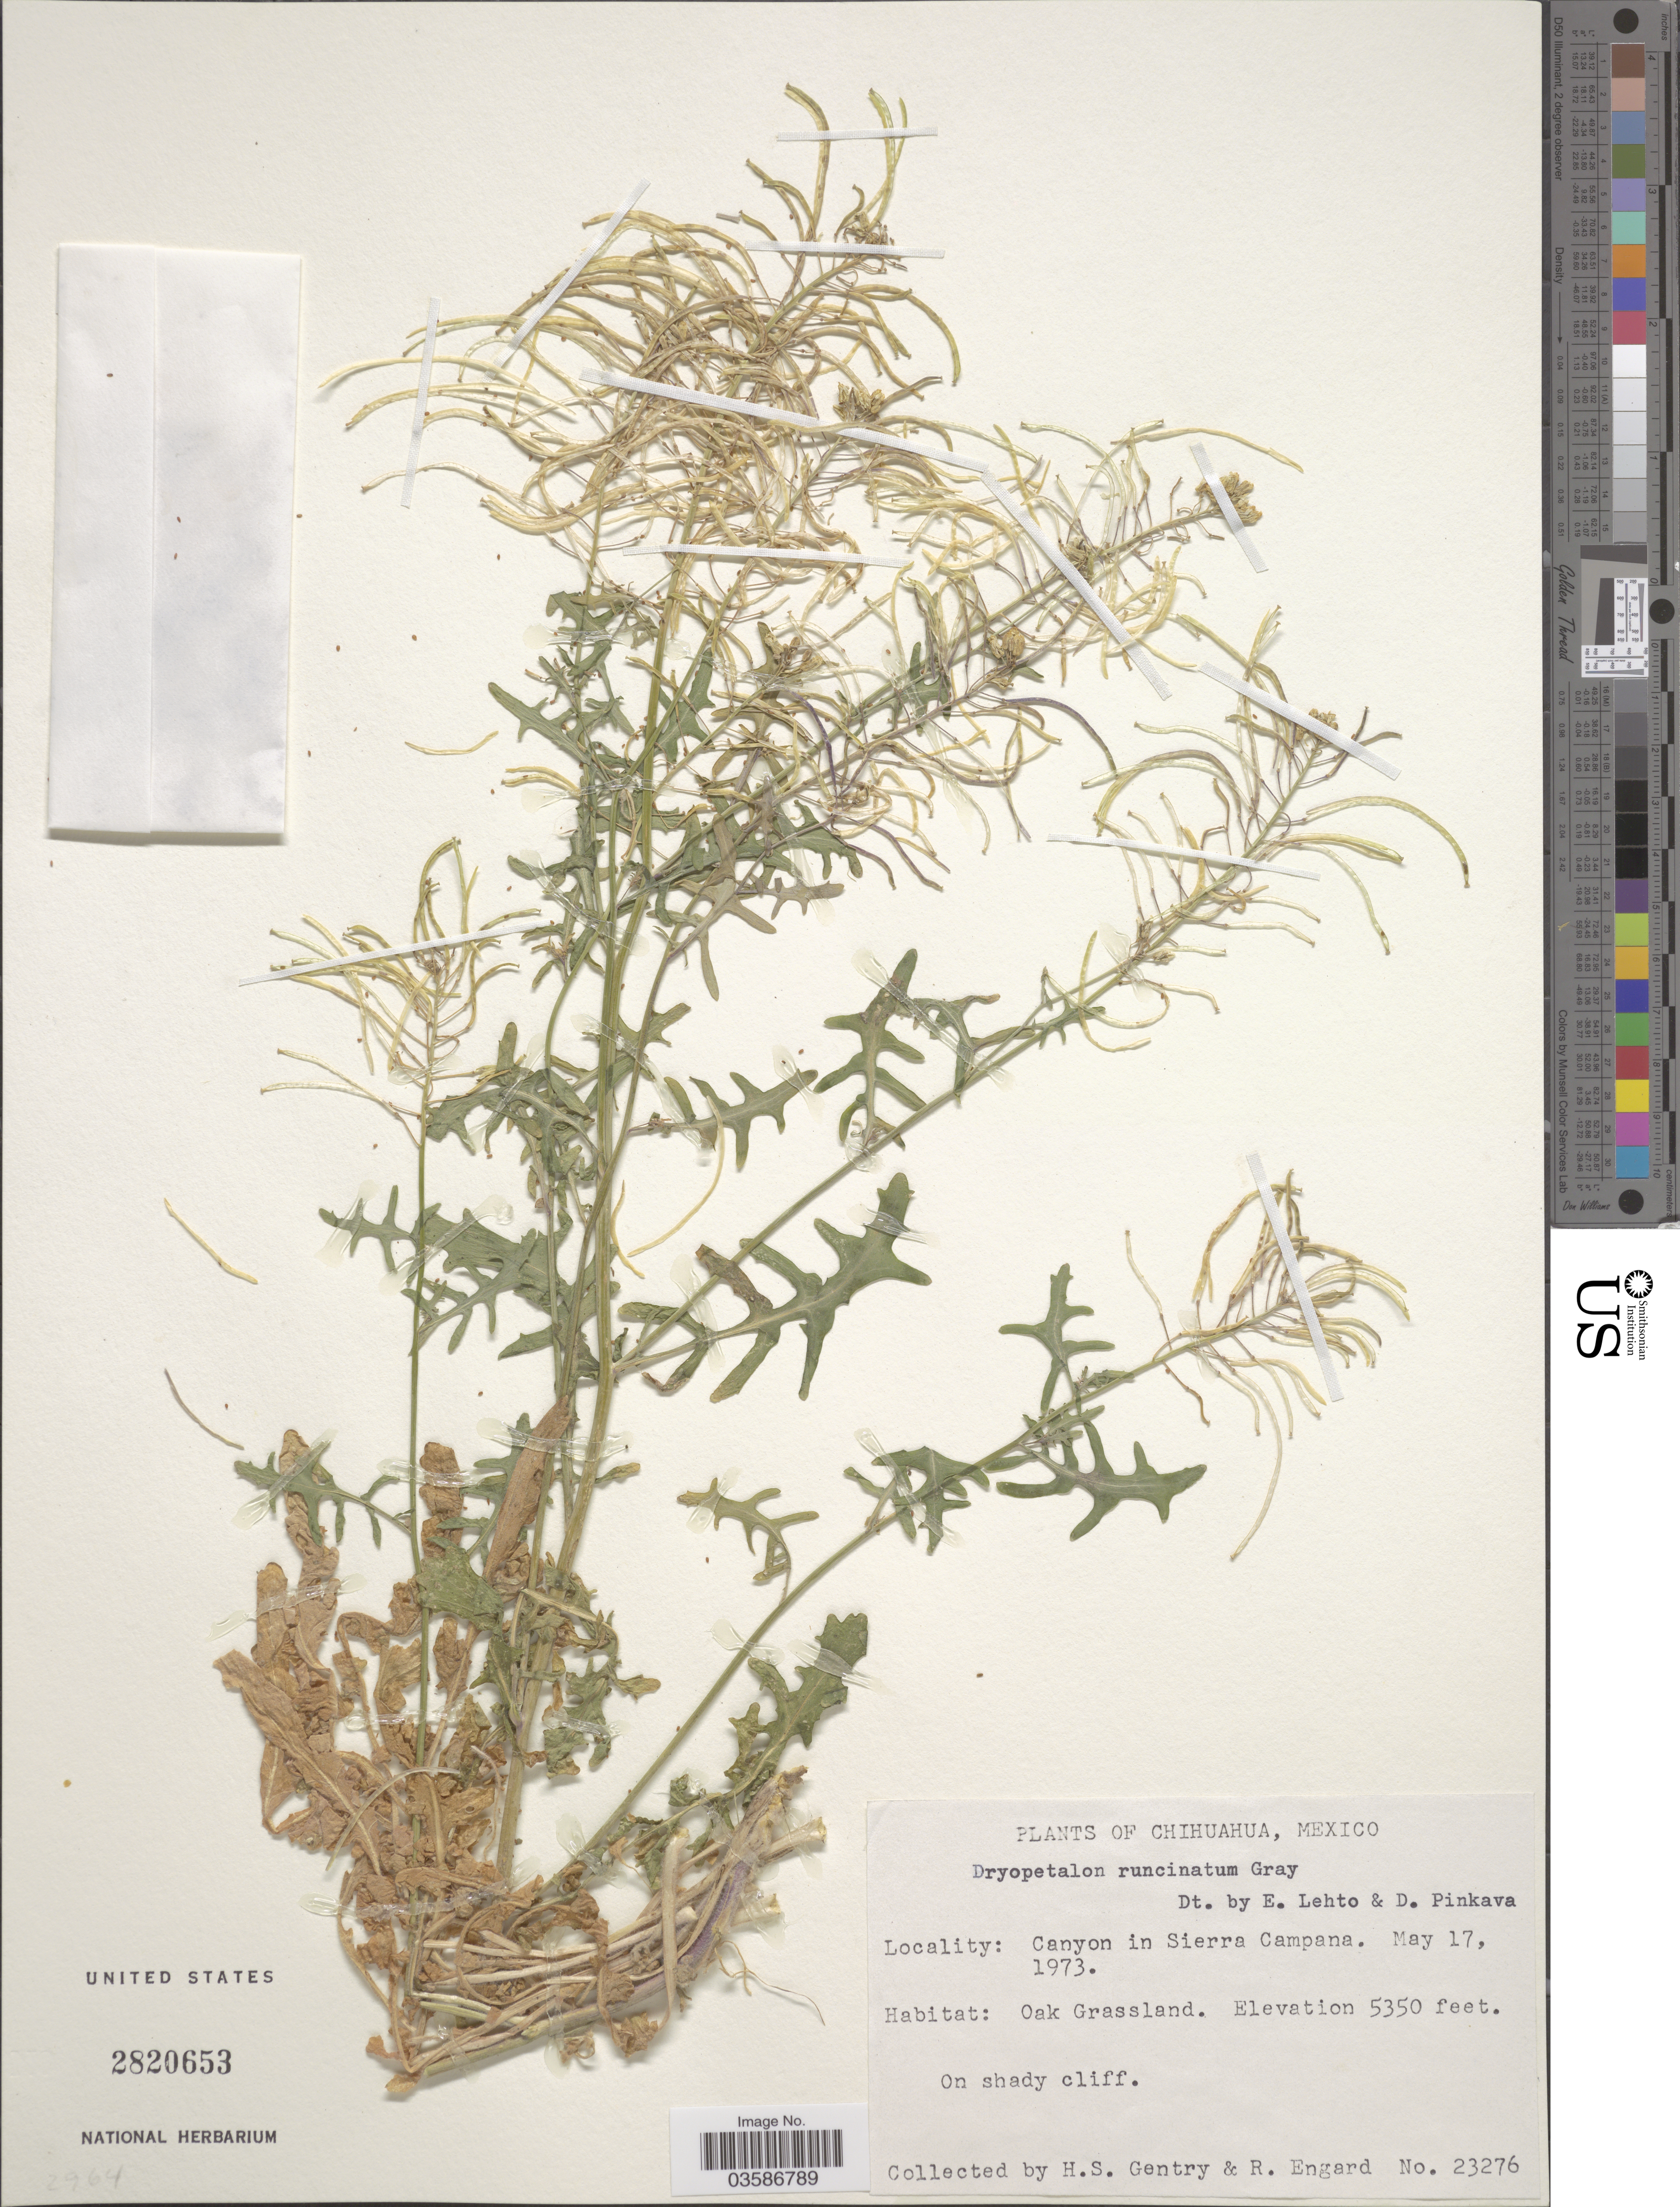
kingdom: Plantae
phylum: Tracheophyta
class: Magnoliopsida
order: Brassicales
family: Brassicaceae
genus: Dryopetalon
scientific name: Dryopetalon viereckii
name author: (O.E. Schulz) Al-Shehbaz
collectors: H. S. Gentry & R. Engard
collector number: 23276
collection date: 1973-05-17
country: Mexico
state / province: Chihuahua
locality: Canyon in Sierra Campana. Oak Grassland.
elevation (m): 1631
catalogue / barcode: US 2820653